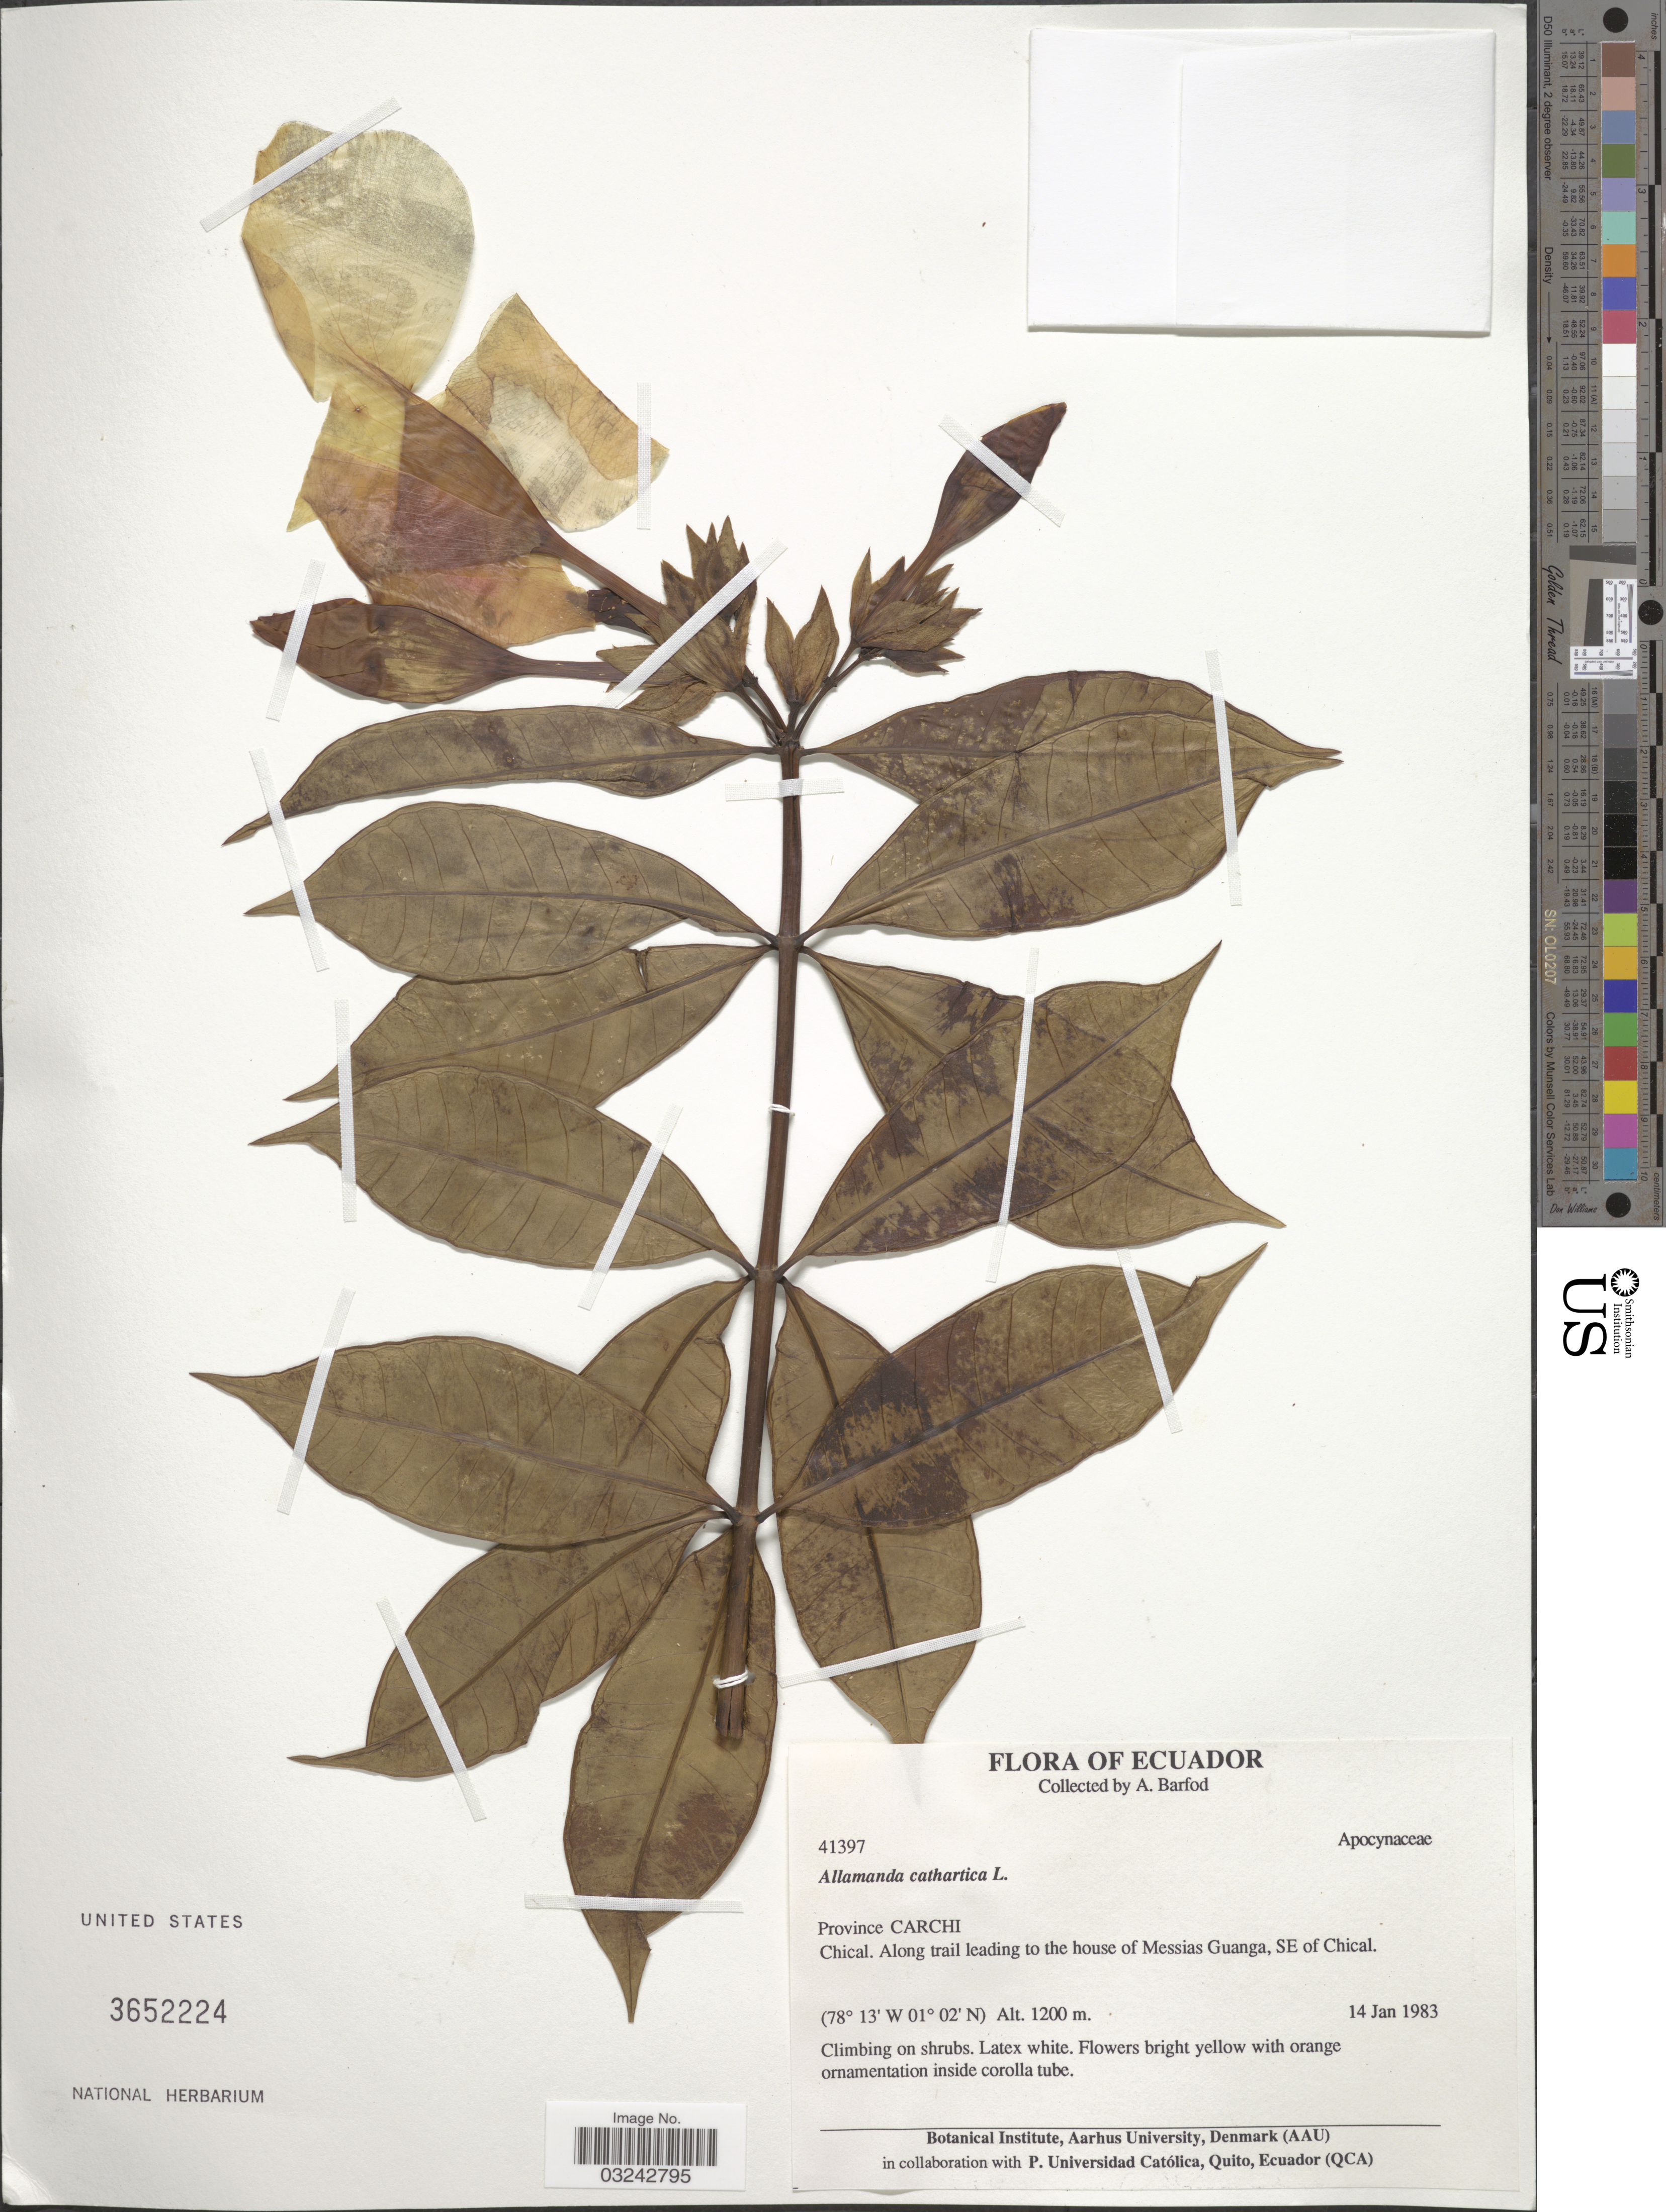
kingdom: Plantae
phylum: Tracheophyta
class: Magnoliopsida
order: Gentianales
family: Apocynaceae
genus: Allamanda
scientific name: Allamanda cathartica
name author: L.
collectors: A. Barfod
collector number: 41397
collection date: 1983-01-14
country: Ecuador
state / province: Carchi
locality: Chical. Along trail leading to the house of Messias Guanga, SE of Chical.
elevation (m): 1200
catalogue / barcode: US 3652224